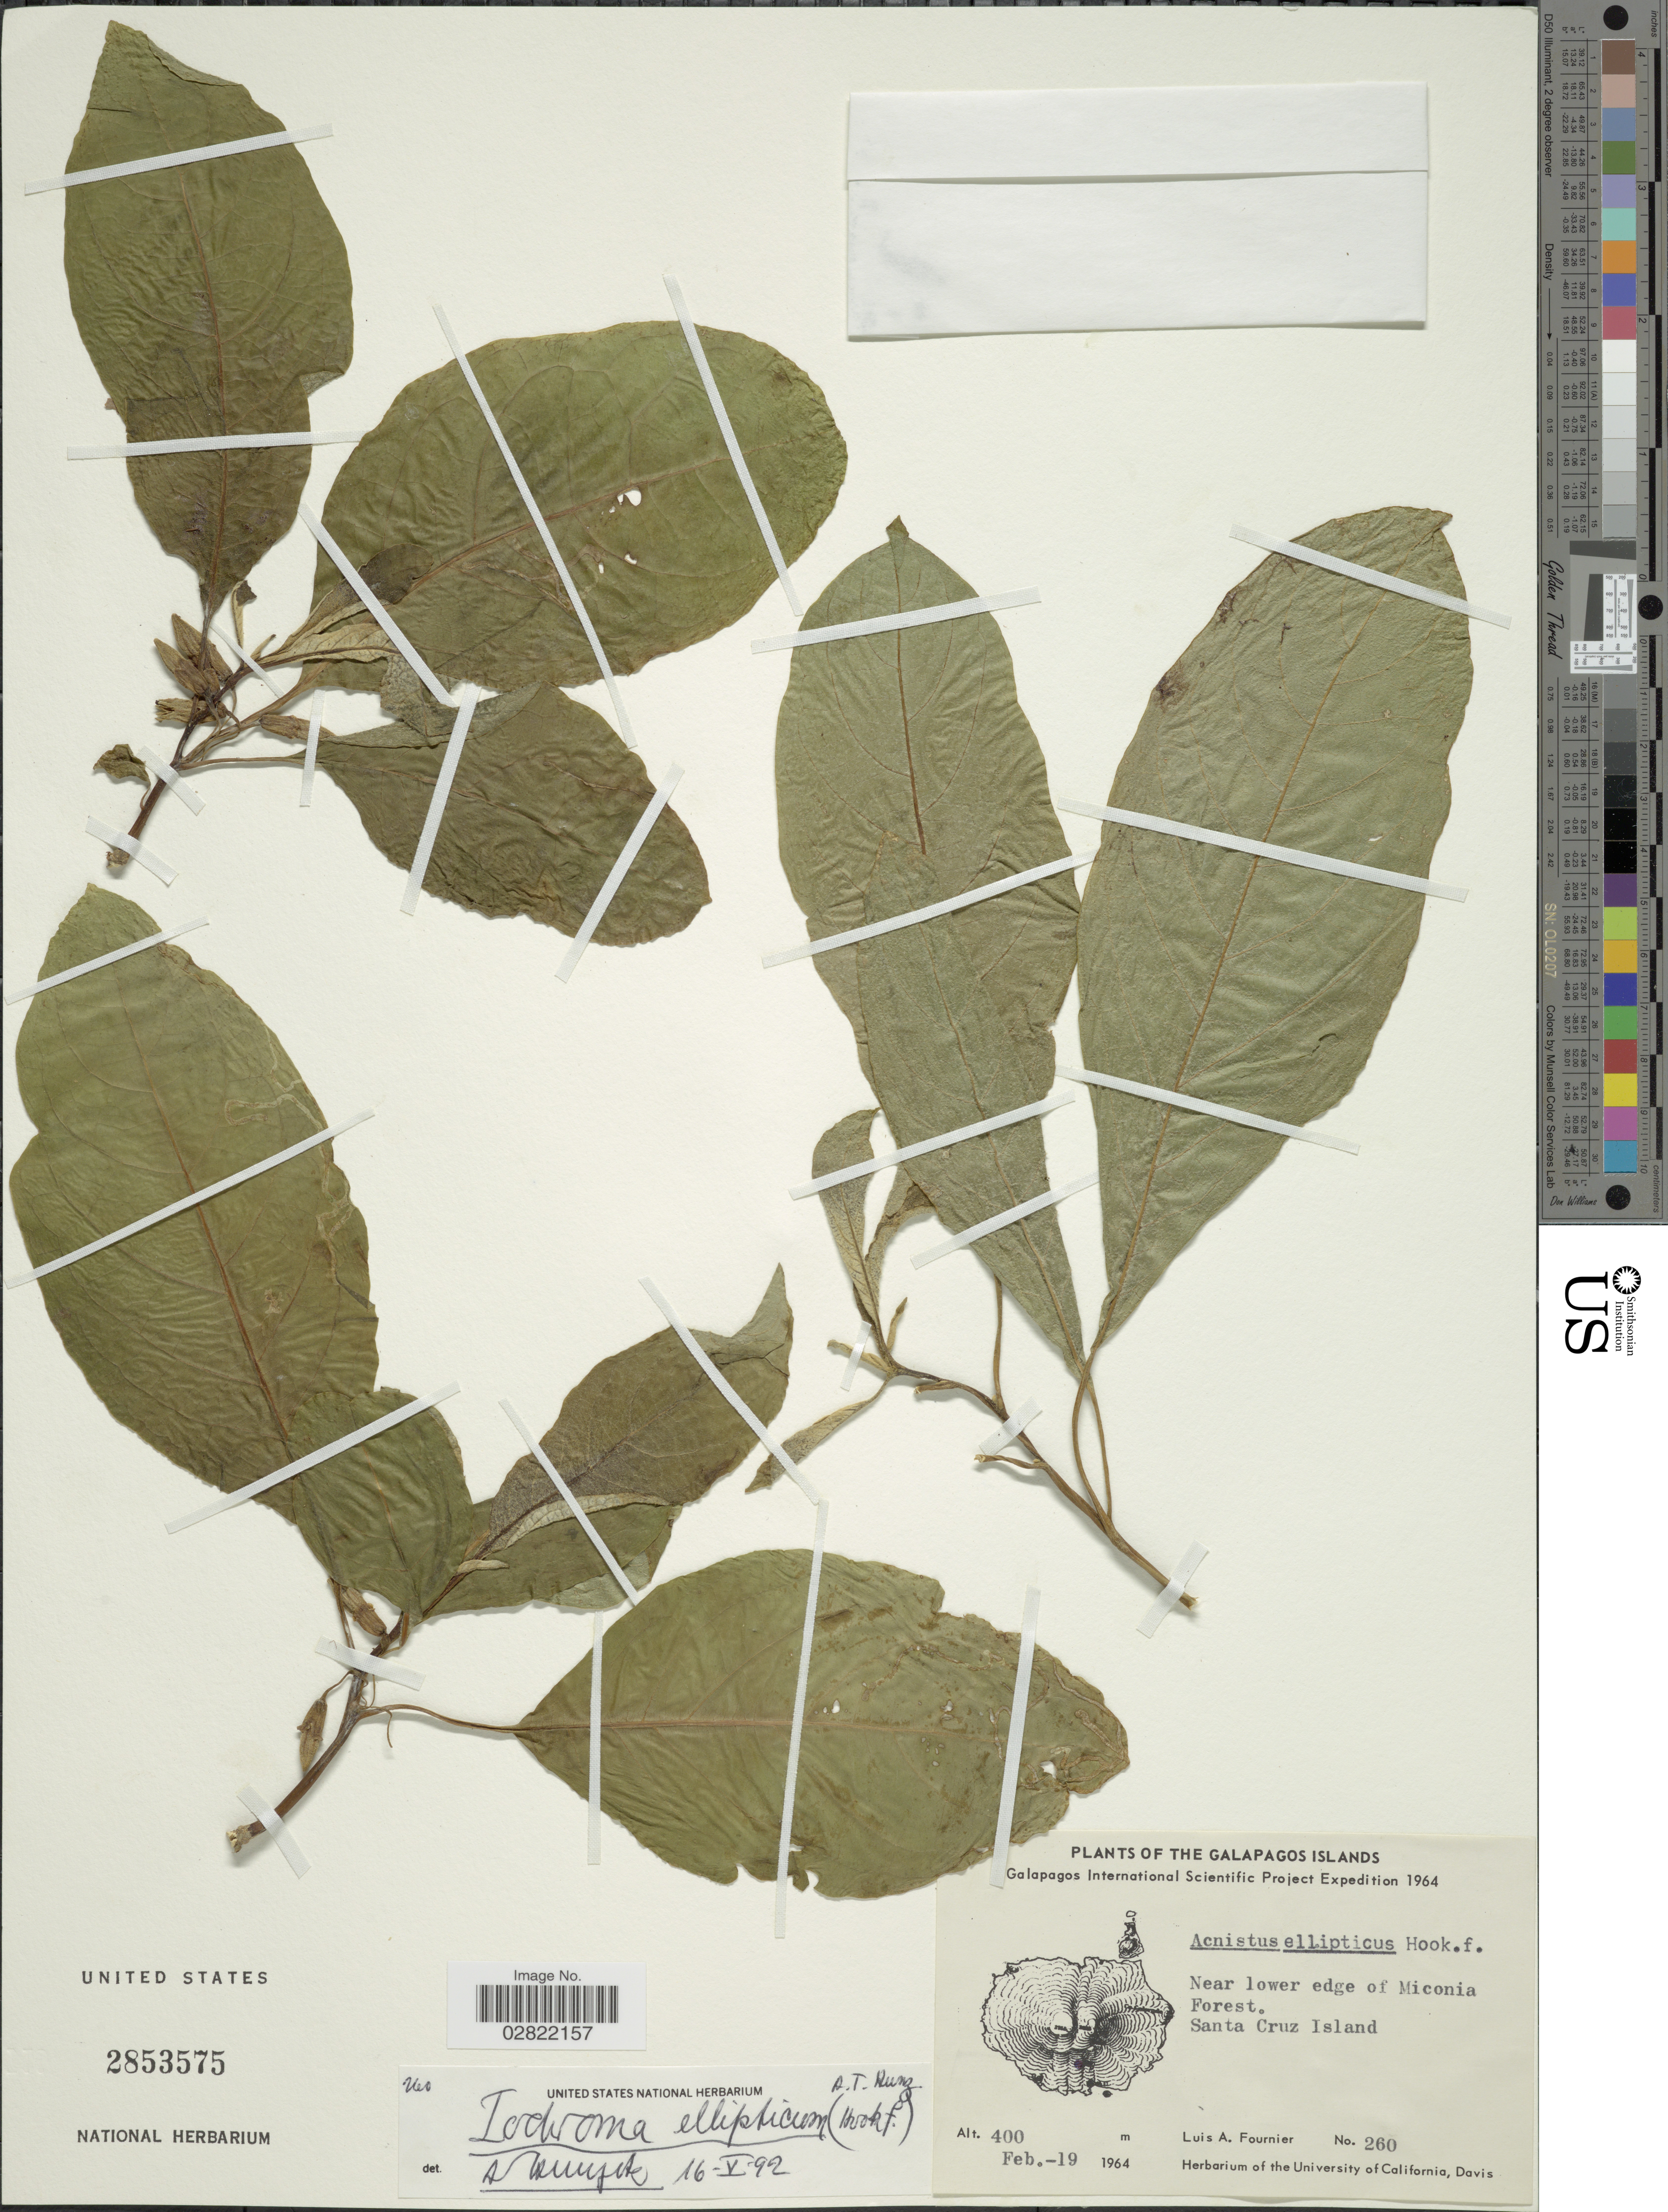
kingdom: Plantae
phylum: Tracheophyta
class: Magnoliopsida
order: Solanales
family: Solanaceae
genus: Iochroma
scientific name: Iochroma ellipticum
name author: (Hook. f.) Hunz.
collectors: L. A. Fournier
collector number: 260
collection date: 1964-02-19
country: Ecuador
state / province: Colón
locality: The Galapagos Islands, Near lower edge of Miconia Forest, Santa Cruz Island.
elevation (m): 400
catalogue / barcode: US 2853575